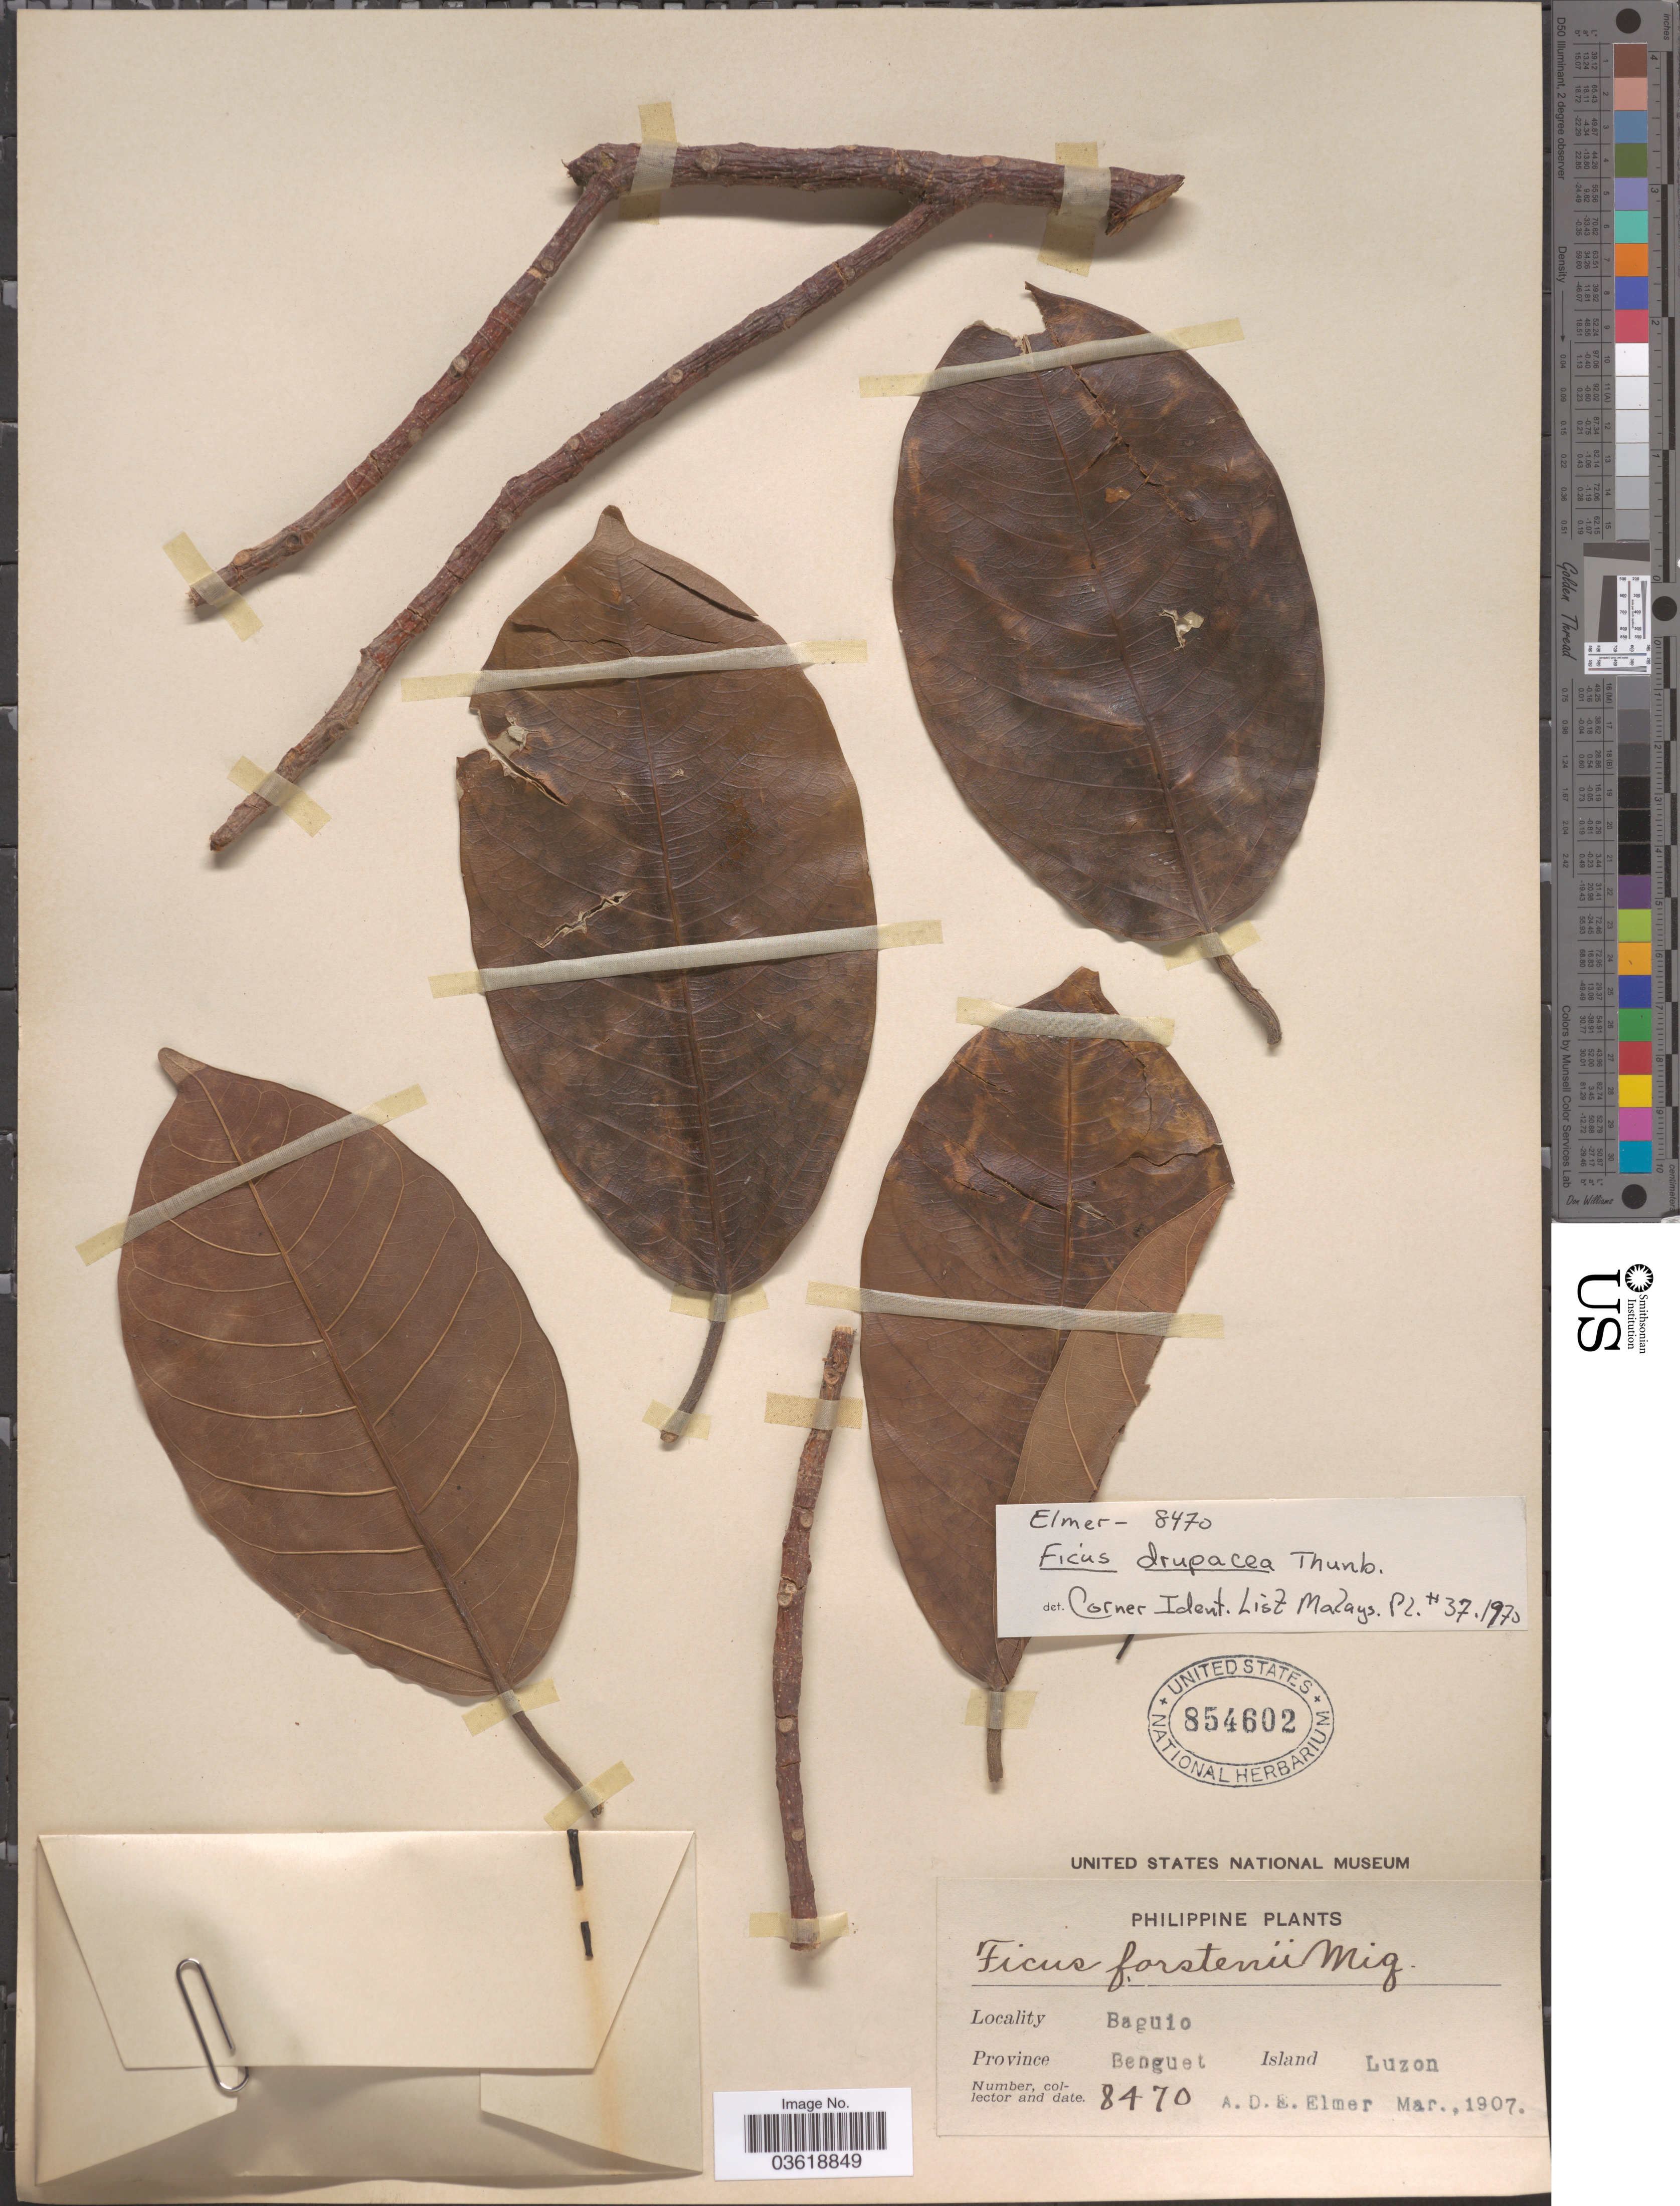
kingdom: Plantae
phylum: Tracheophyta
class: Magnoliopsida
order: Rosales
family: Moraceae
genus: Ficus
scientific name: Ficus drupacea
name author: Thunb.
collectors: A. D. E. Elmer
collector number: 8470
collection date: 1907-03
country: Philippines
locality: Baguio. Province Benguet. Island Luzon.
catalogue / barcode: US 854602